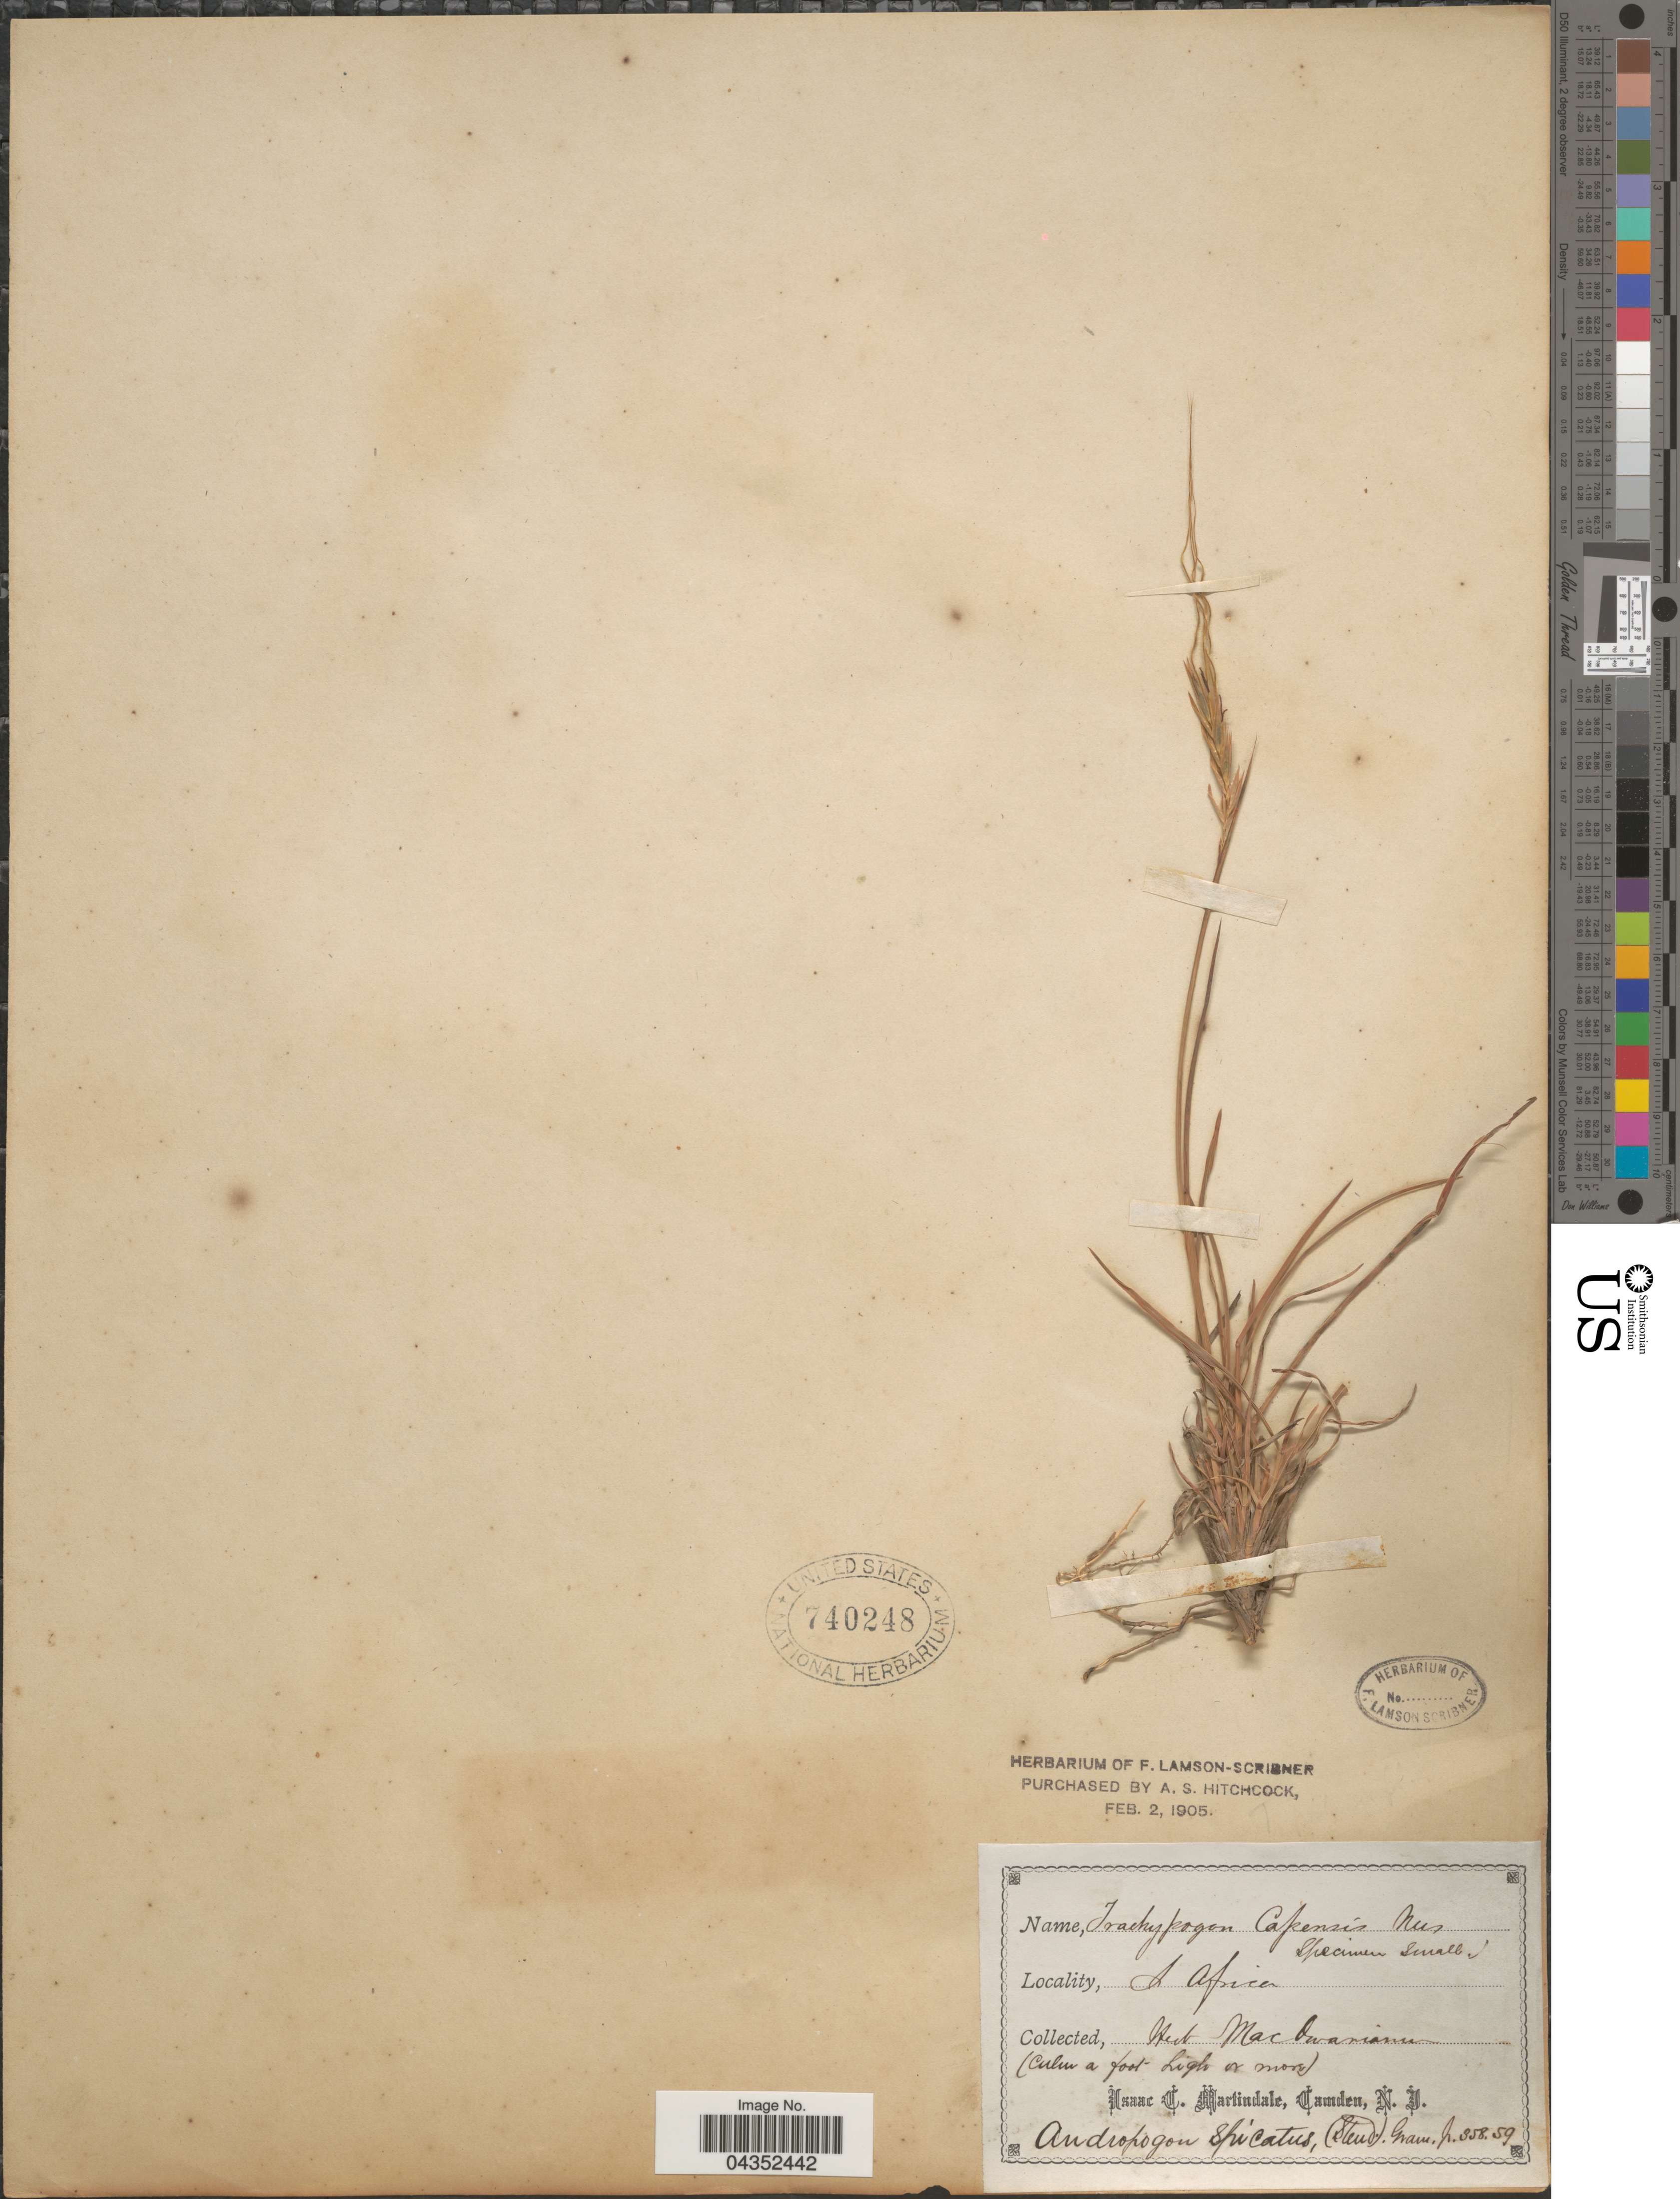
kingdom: Plantae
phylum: Tracheophyta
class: Liliopsida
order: Poales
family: Poaceae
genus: Heteropogon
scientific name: Heteropogon contortus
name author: (L.) P. Beauv. ex Roem. & Schult.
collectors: ex herb. MacOwanianum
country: South Africa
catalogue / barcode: US 740248